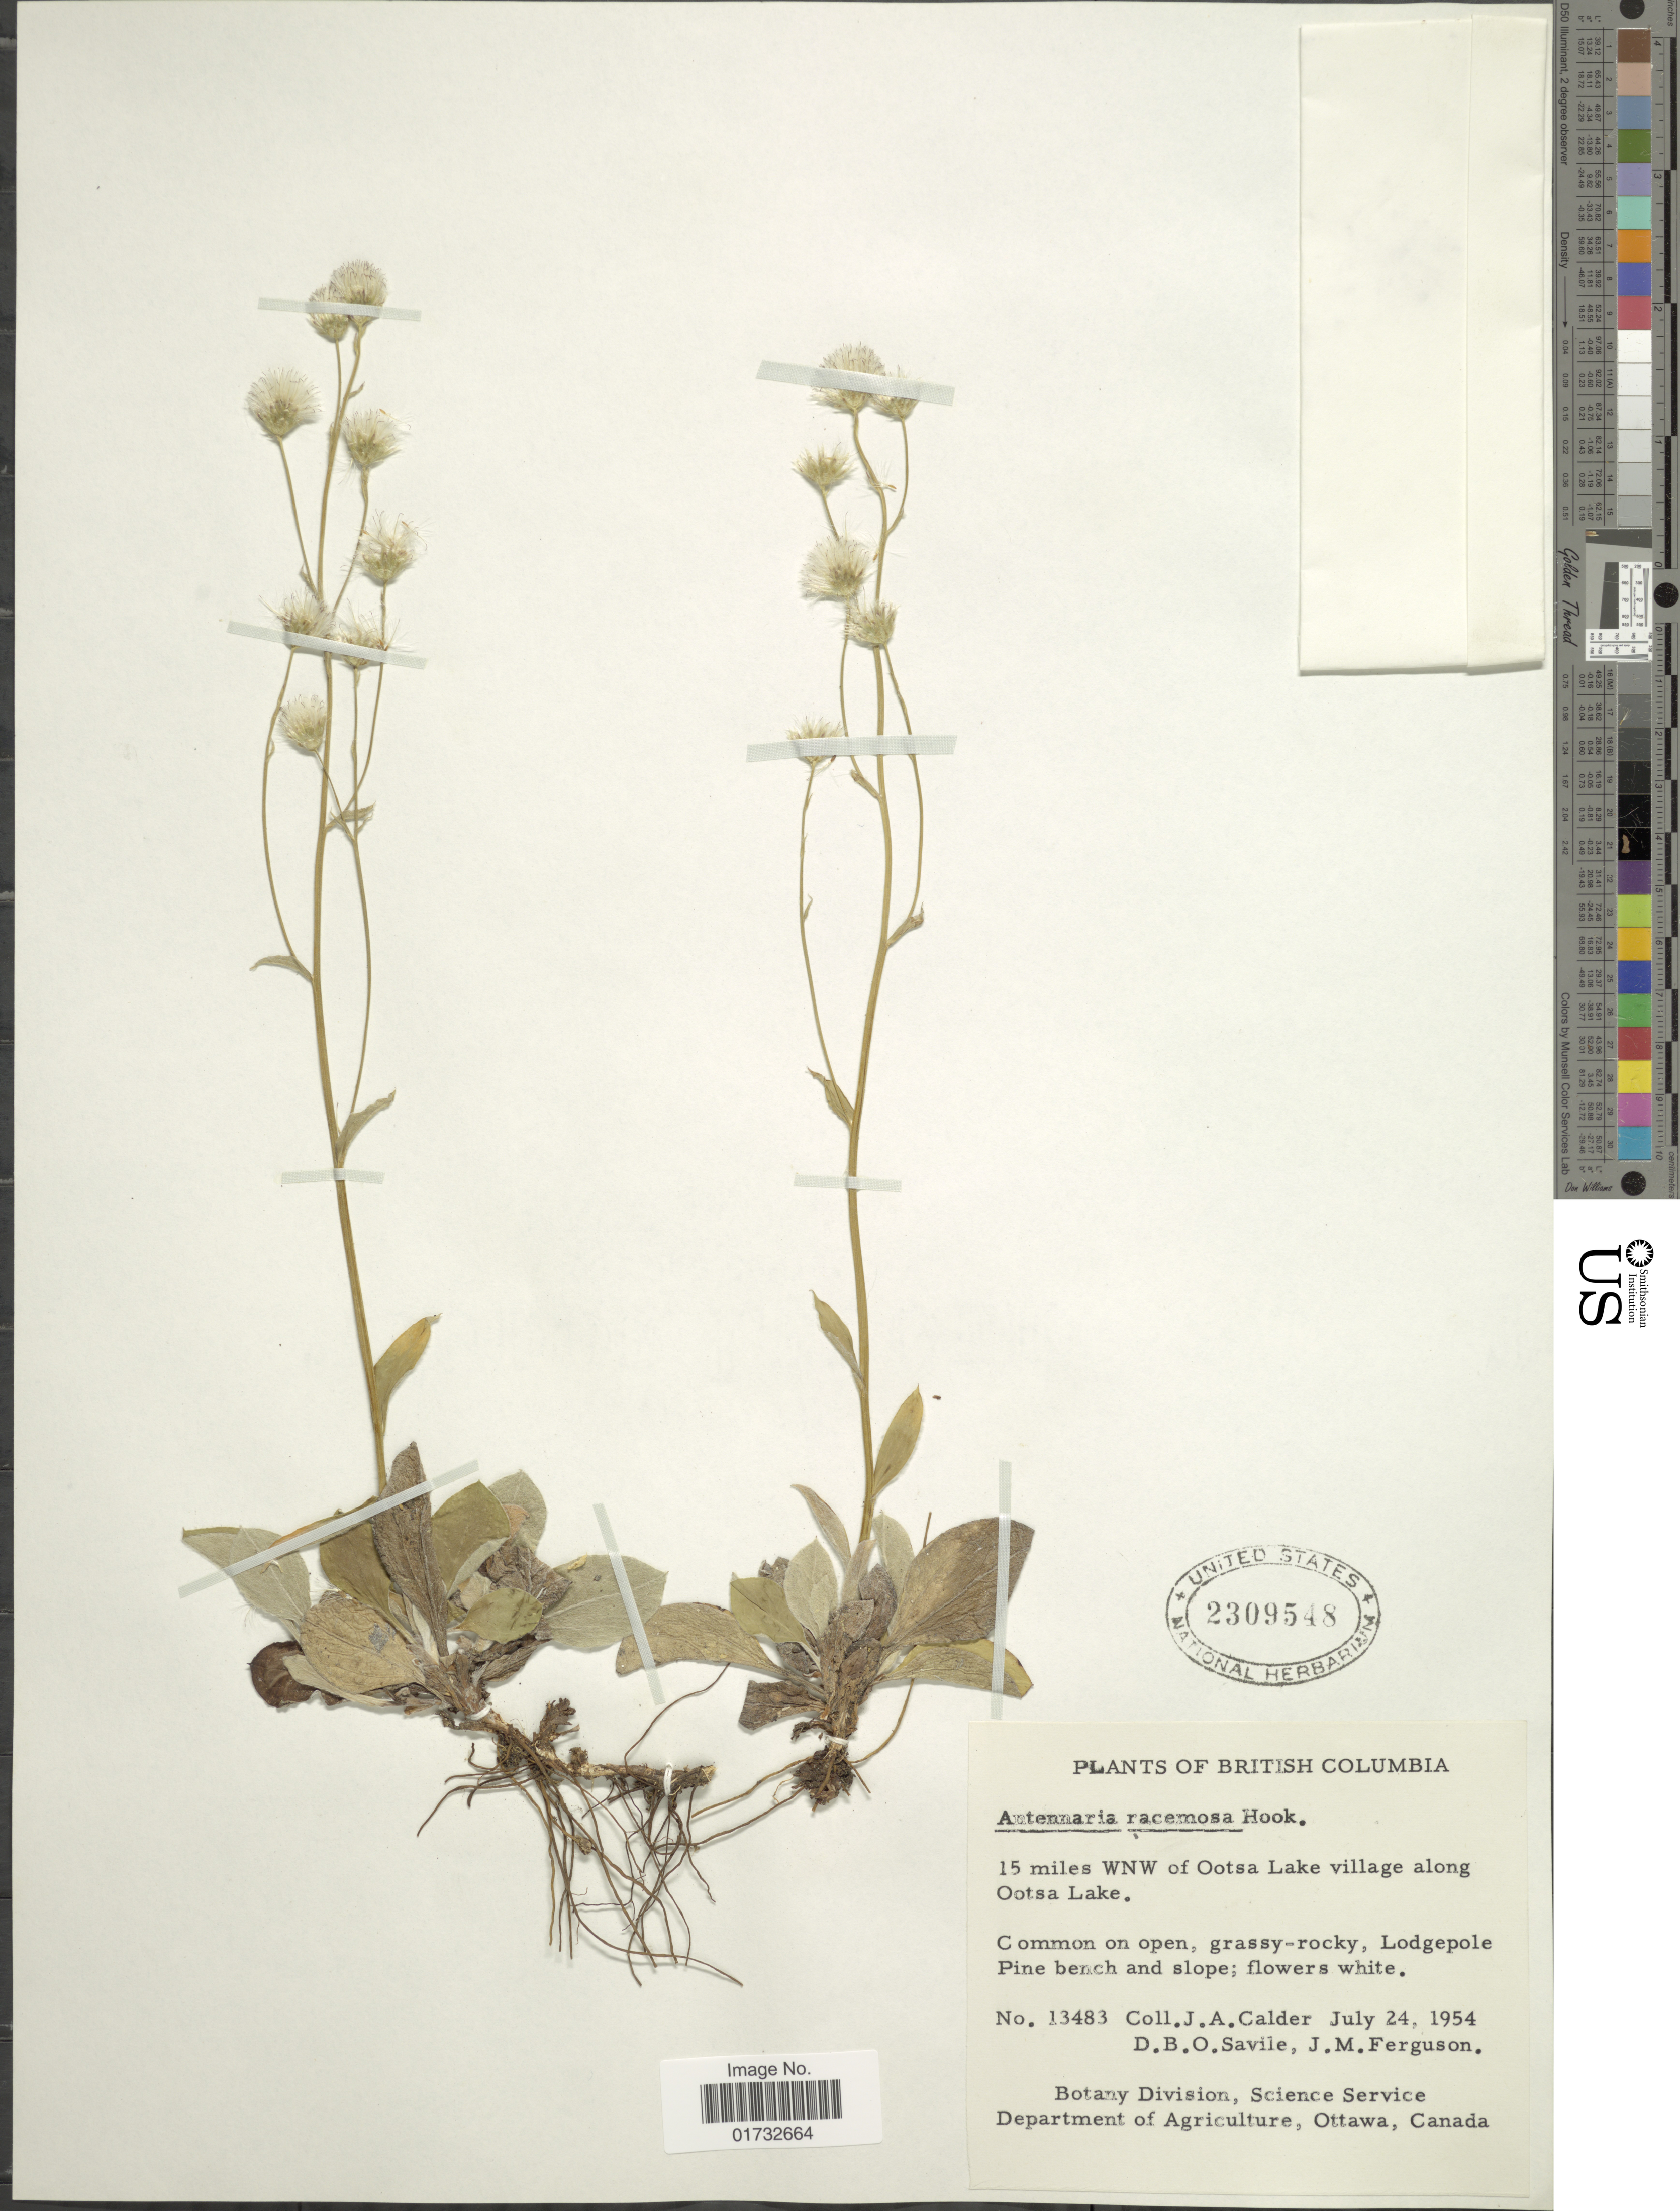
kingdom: Plantae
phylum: Tracheophyta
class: Magnoliopsida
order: Asterales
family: Asteraceae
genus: Antennaria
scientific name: Antennaria racemosa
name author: Hook.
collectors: J. A. Calder & D. Savile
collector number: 13483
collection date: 1954-07-24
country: Canada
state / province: British Columbia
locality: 15 miles WNW of Ootsa Lake village along Ootsa Lake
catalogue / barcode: US 2309548